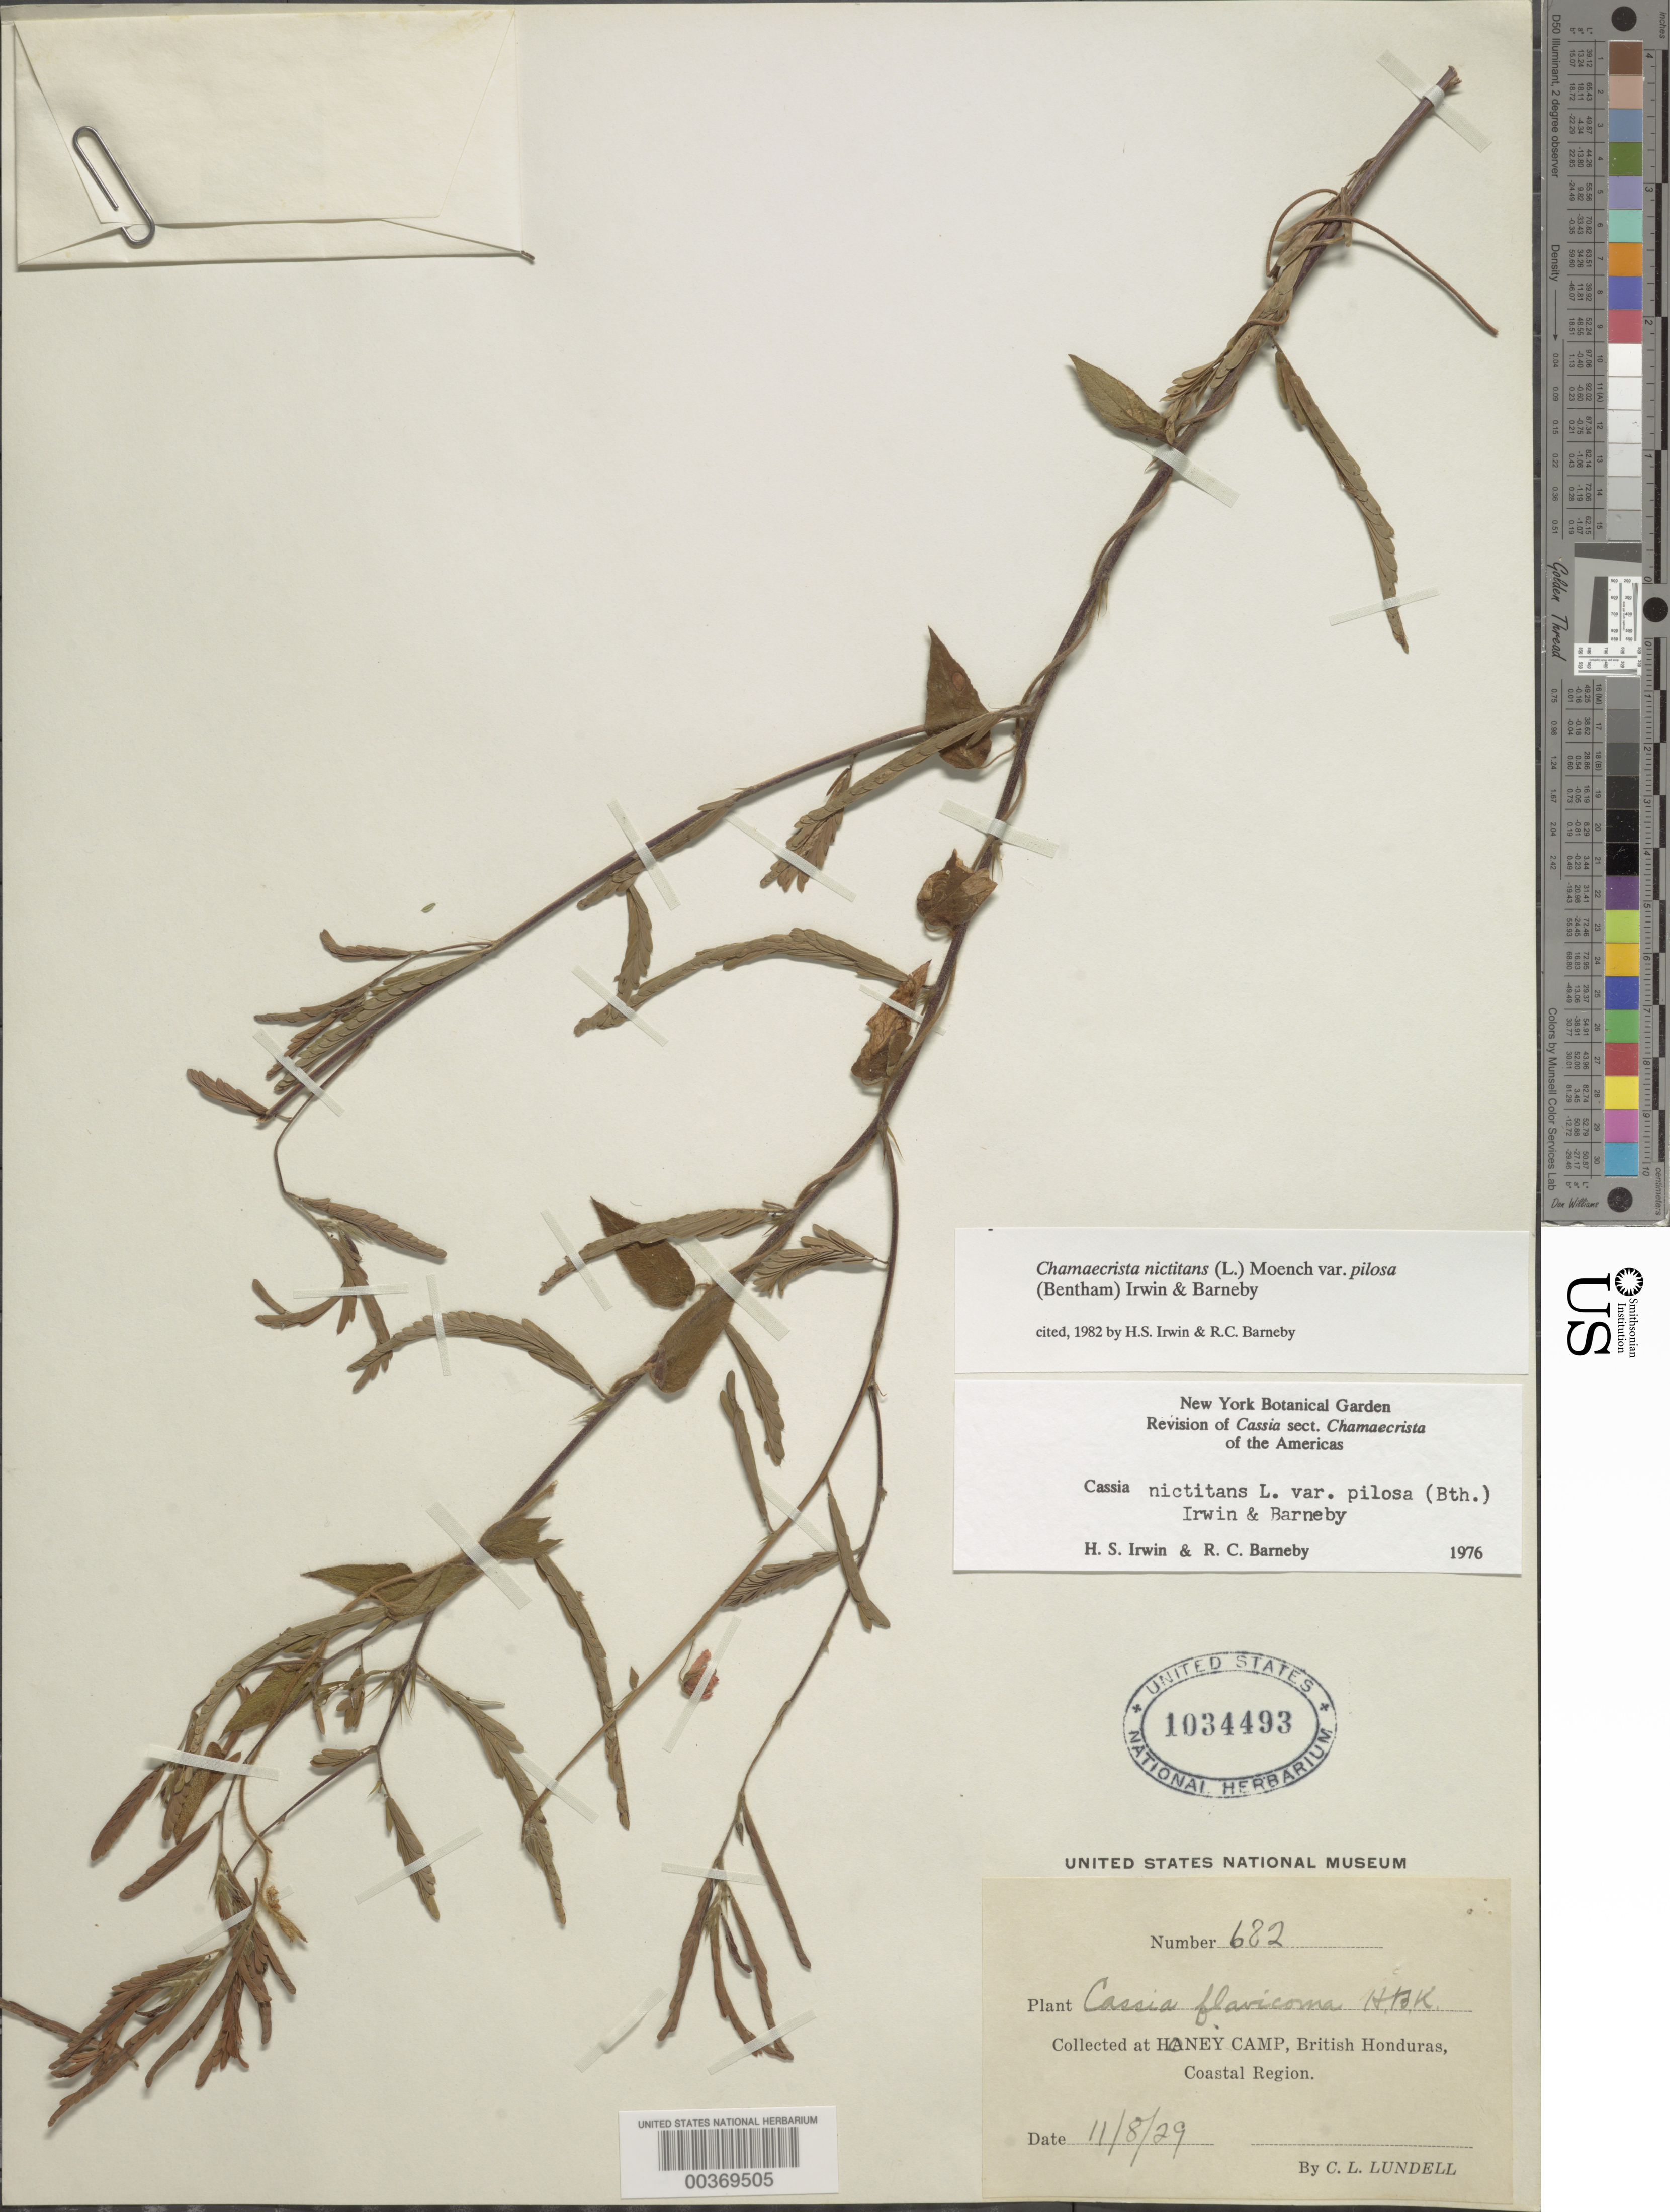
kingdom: Plantae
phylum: Tracheophyta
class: Magnoliopsida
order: Fabales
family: Fabaceae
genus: Chamaecrista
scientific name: Chamaecrista nictitans var. pilosa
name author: (Benth.) H.S. Irwin & Barneby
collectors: C. L. Lundell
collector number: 682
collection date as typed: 11 Aug 1929 or 08 Nov 1929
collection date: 1929-08-11 or 1929-11-08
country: Belize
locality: Honey Camp, coastal range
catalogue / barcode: US 1034493